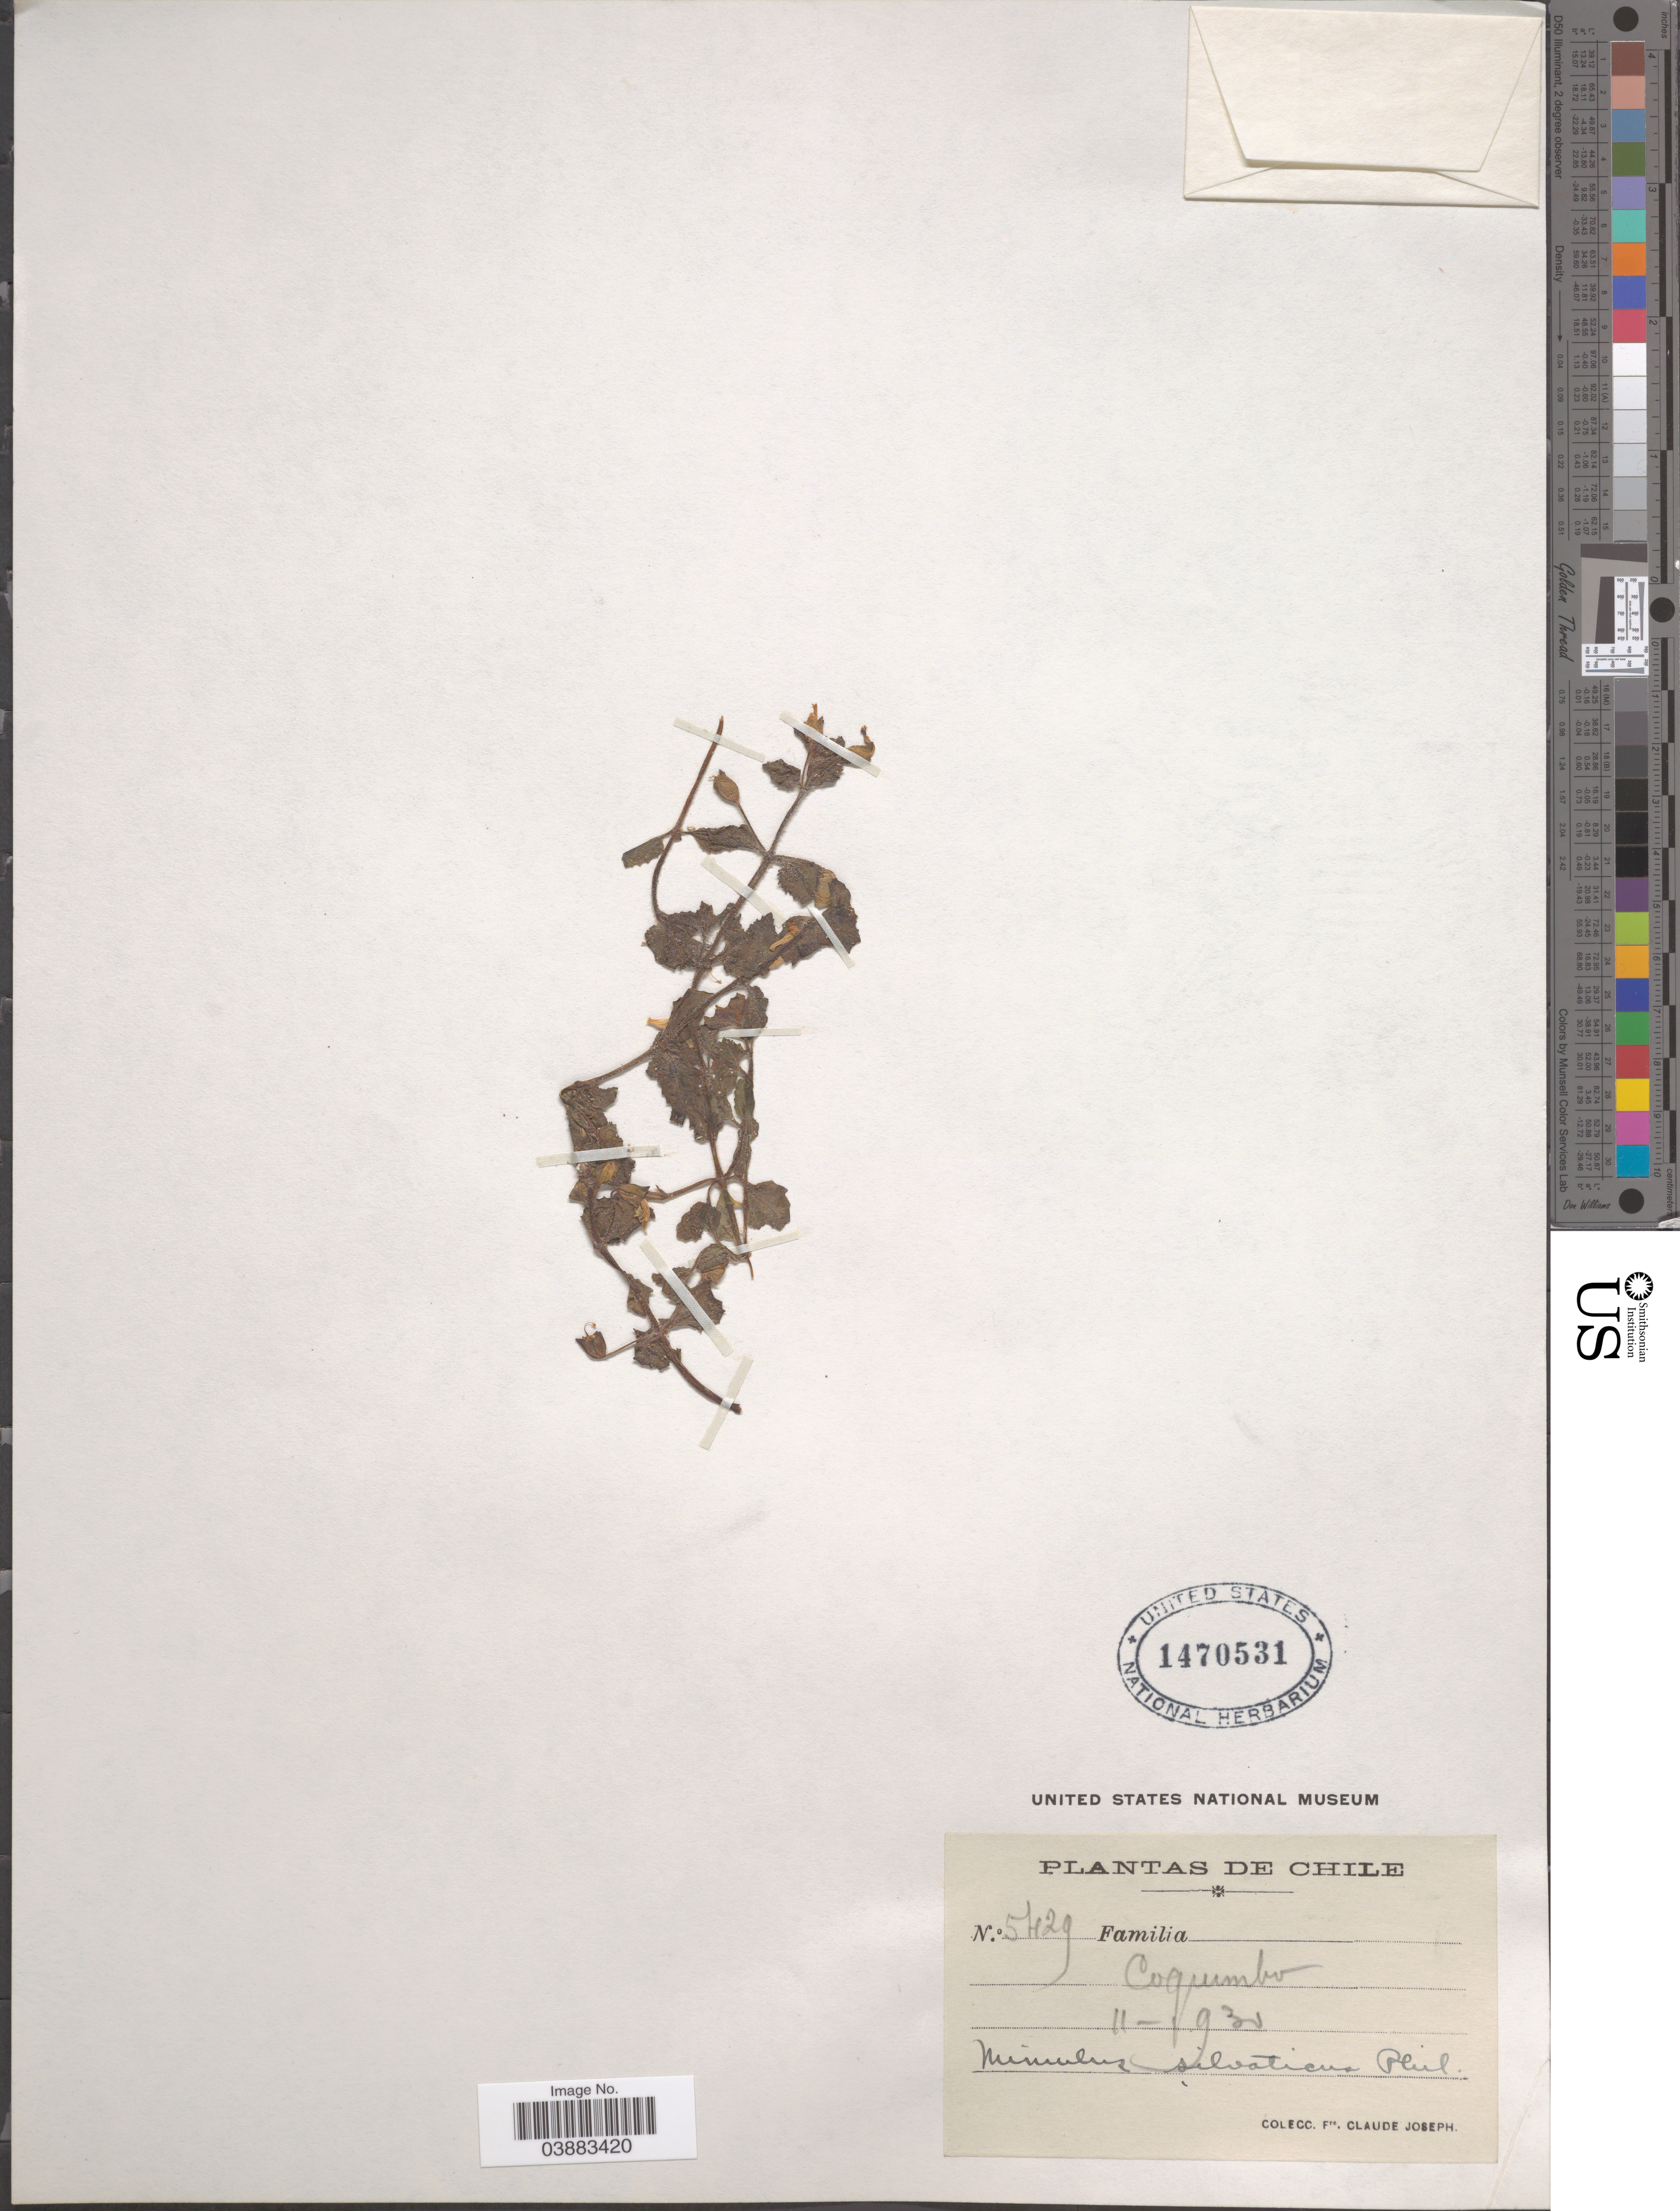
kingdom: Plantae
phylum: Tracheophyta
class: Magnoliopsida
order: Lamiales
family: Phrymaceae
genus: Mimulus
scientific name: Mimulus glabratus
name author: Kunth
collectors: Bro. Claude-Joseph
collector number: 5429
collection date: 1930-11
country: Chile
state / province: Coquimbo (IV)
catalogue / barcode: US 1470531